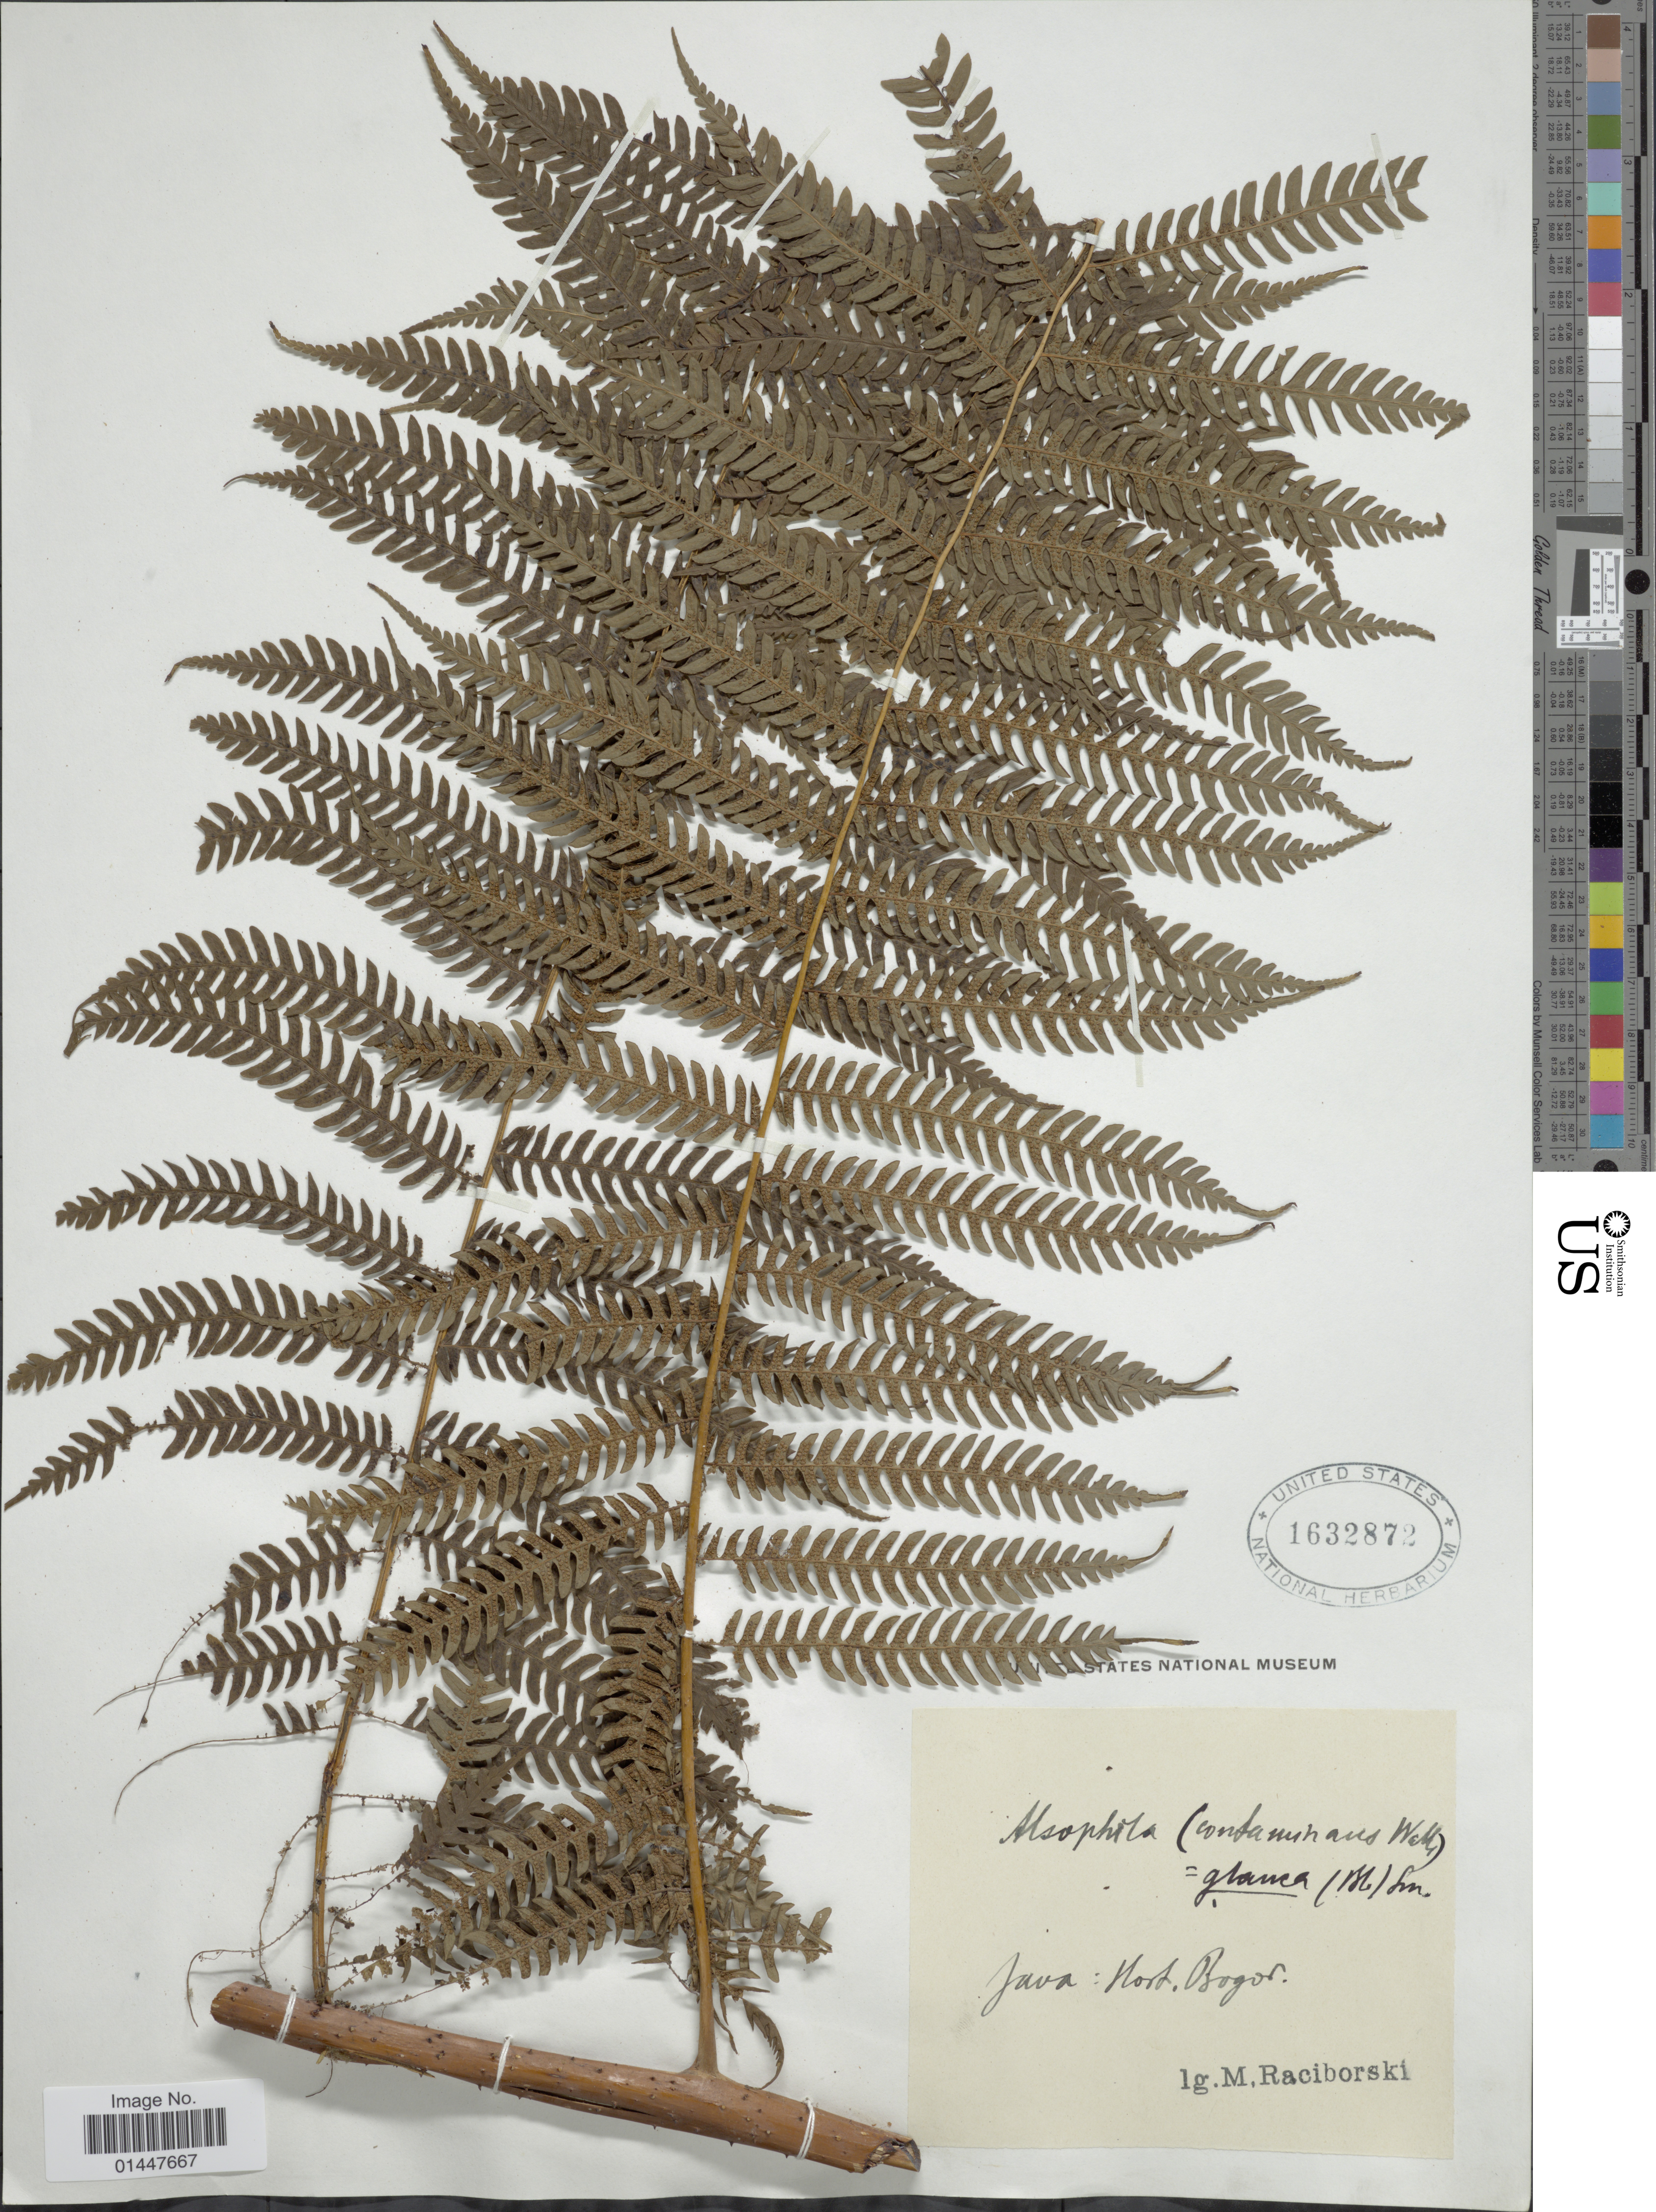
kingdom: Plantae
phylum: Tracheophyta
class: Polypodiopsida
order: Cyatheales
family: Cyatheaceae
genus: Sphaeropteris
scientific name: Sphaeropteris glauca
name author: (Blume) R.M. Tryon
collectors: M. Raciborski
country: Indonesia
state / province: Java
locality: Hort Bogor.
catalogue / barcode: US 1632872